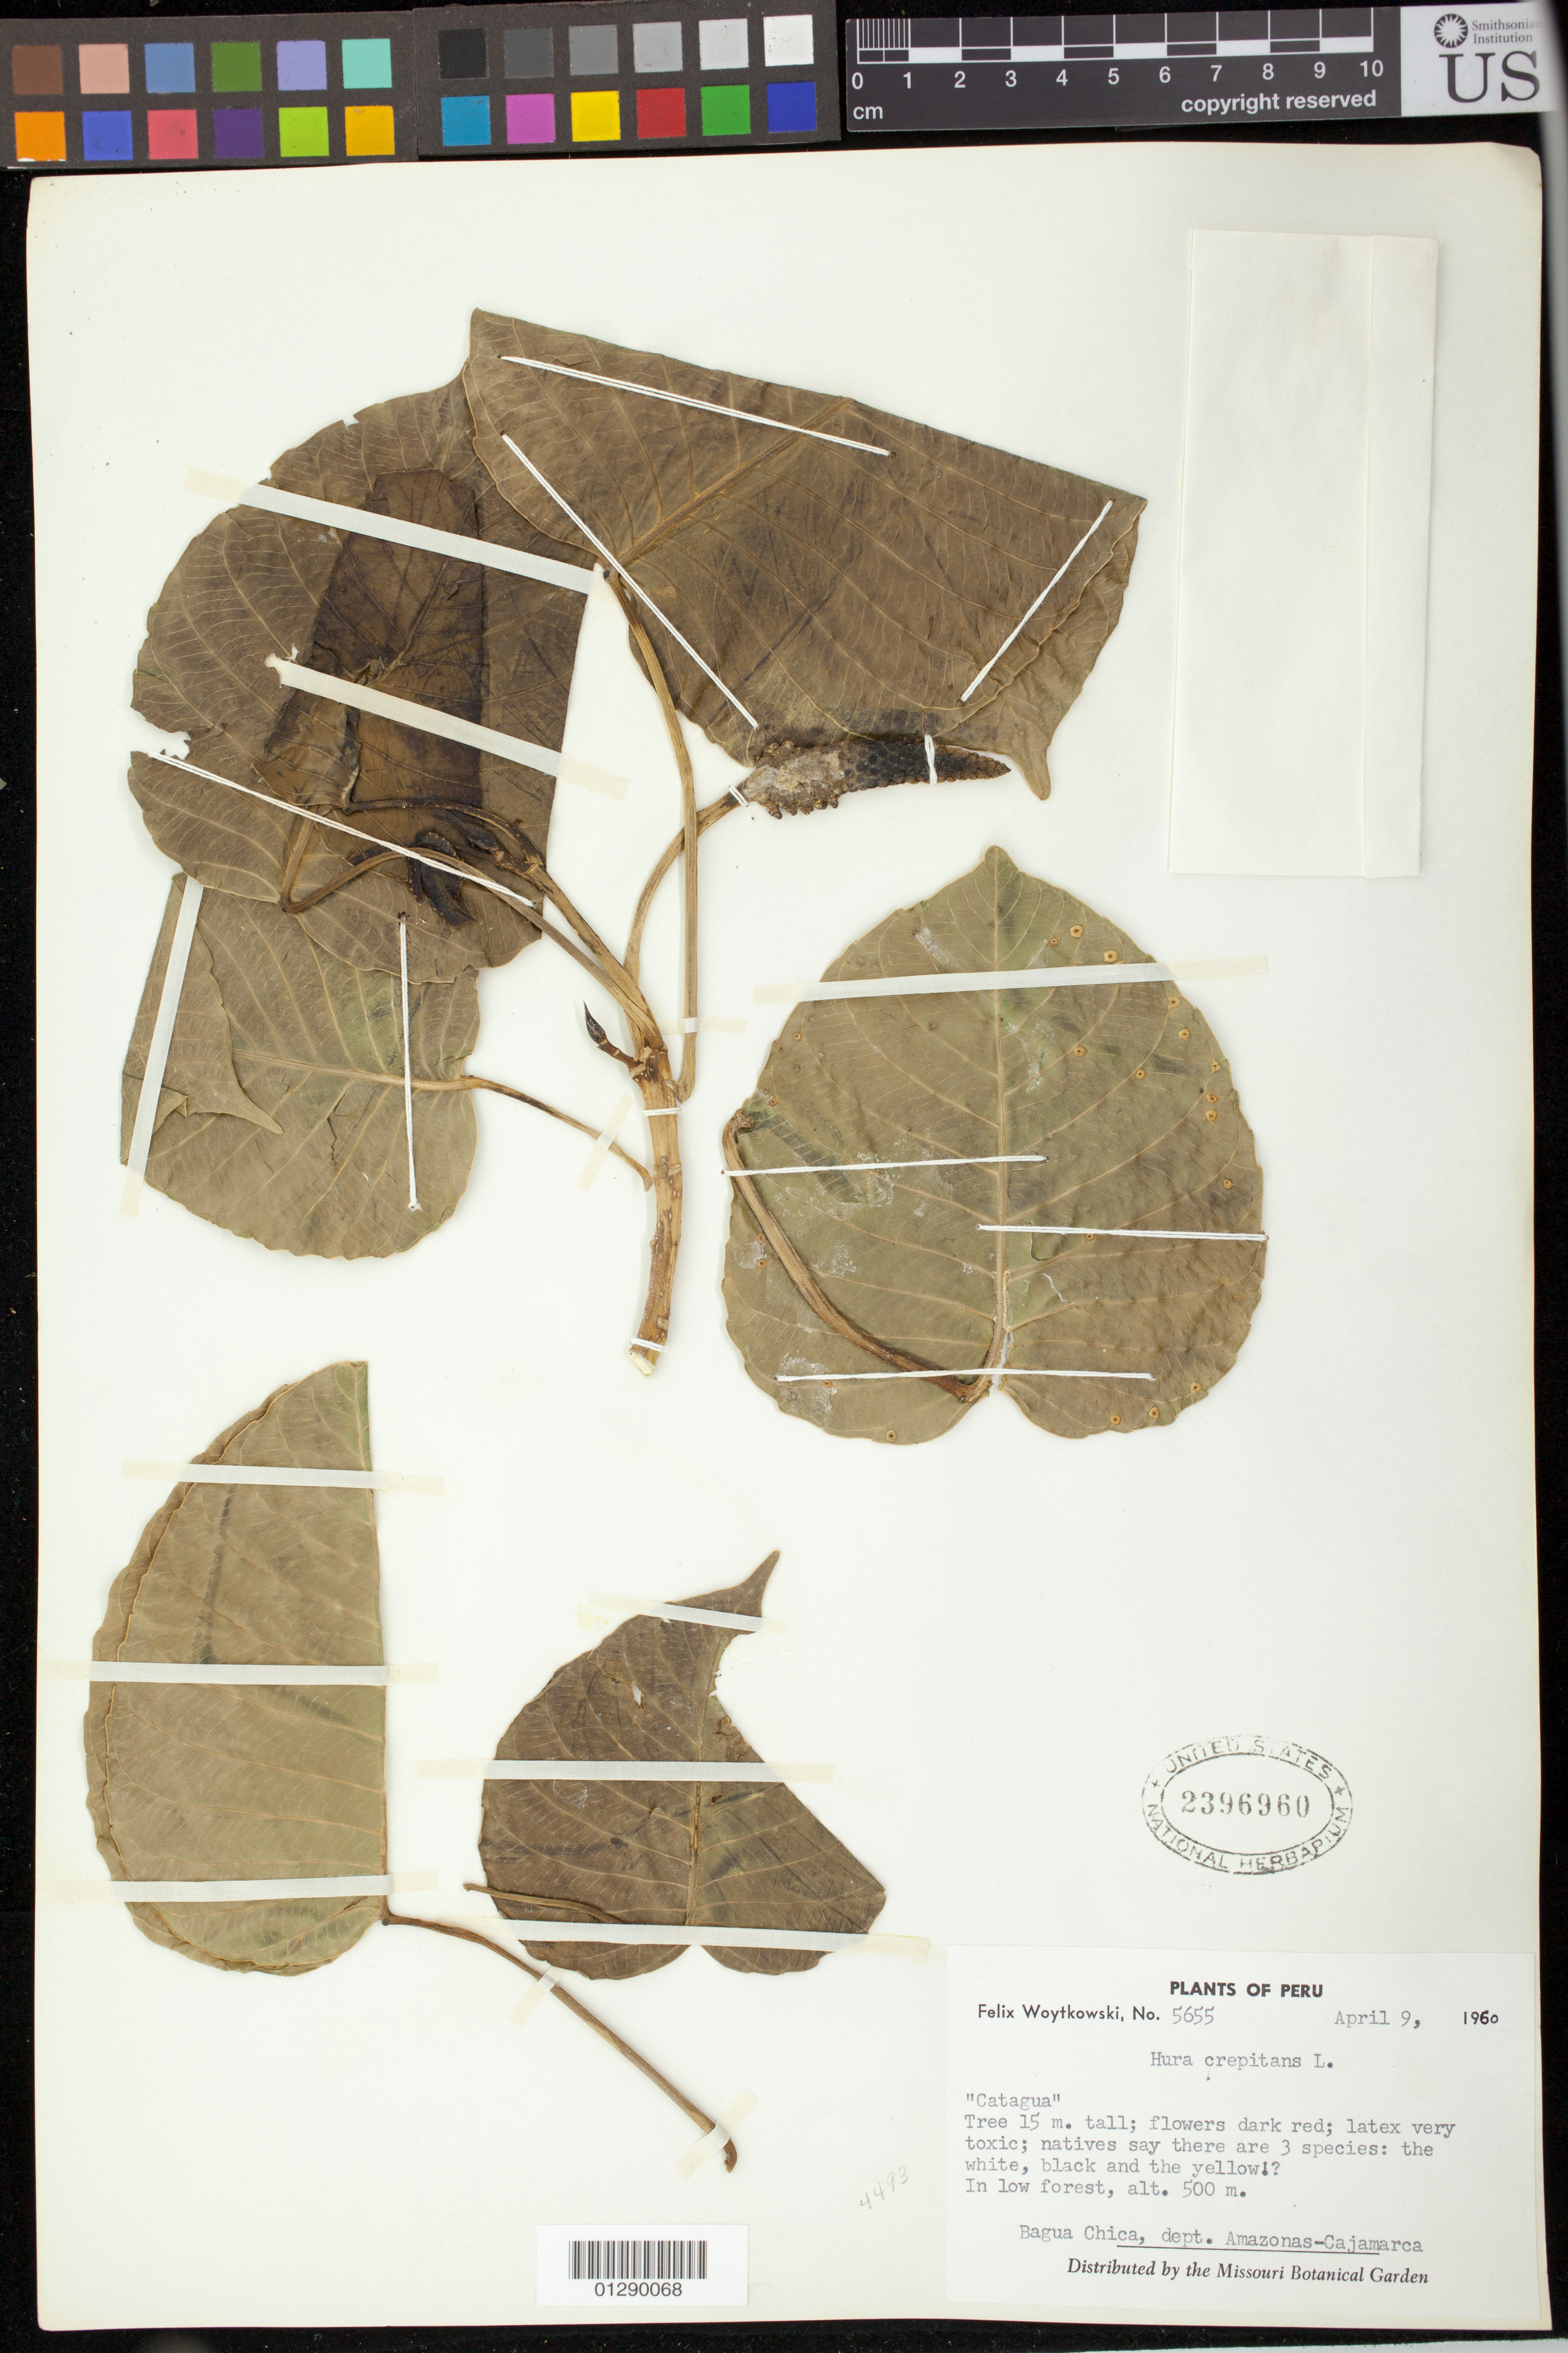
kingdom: Plantae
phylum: Tracheophyta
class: Magnoliopsida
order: Malpighiales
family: Euphorbiaceae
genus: Hura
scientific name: Hura crepitans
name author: L.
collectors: F. Woytkowski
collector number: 5655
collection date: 1960-04-09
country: Peru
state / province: Amazonas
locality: Catagua, Bagua Chica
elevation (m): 500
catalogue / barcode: US 2396960